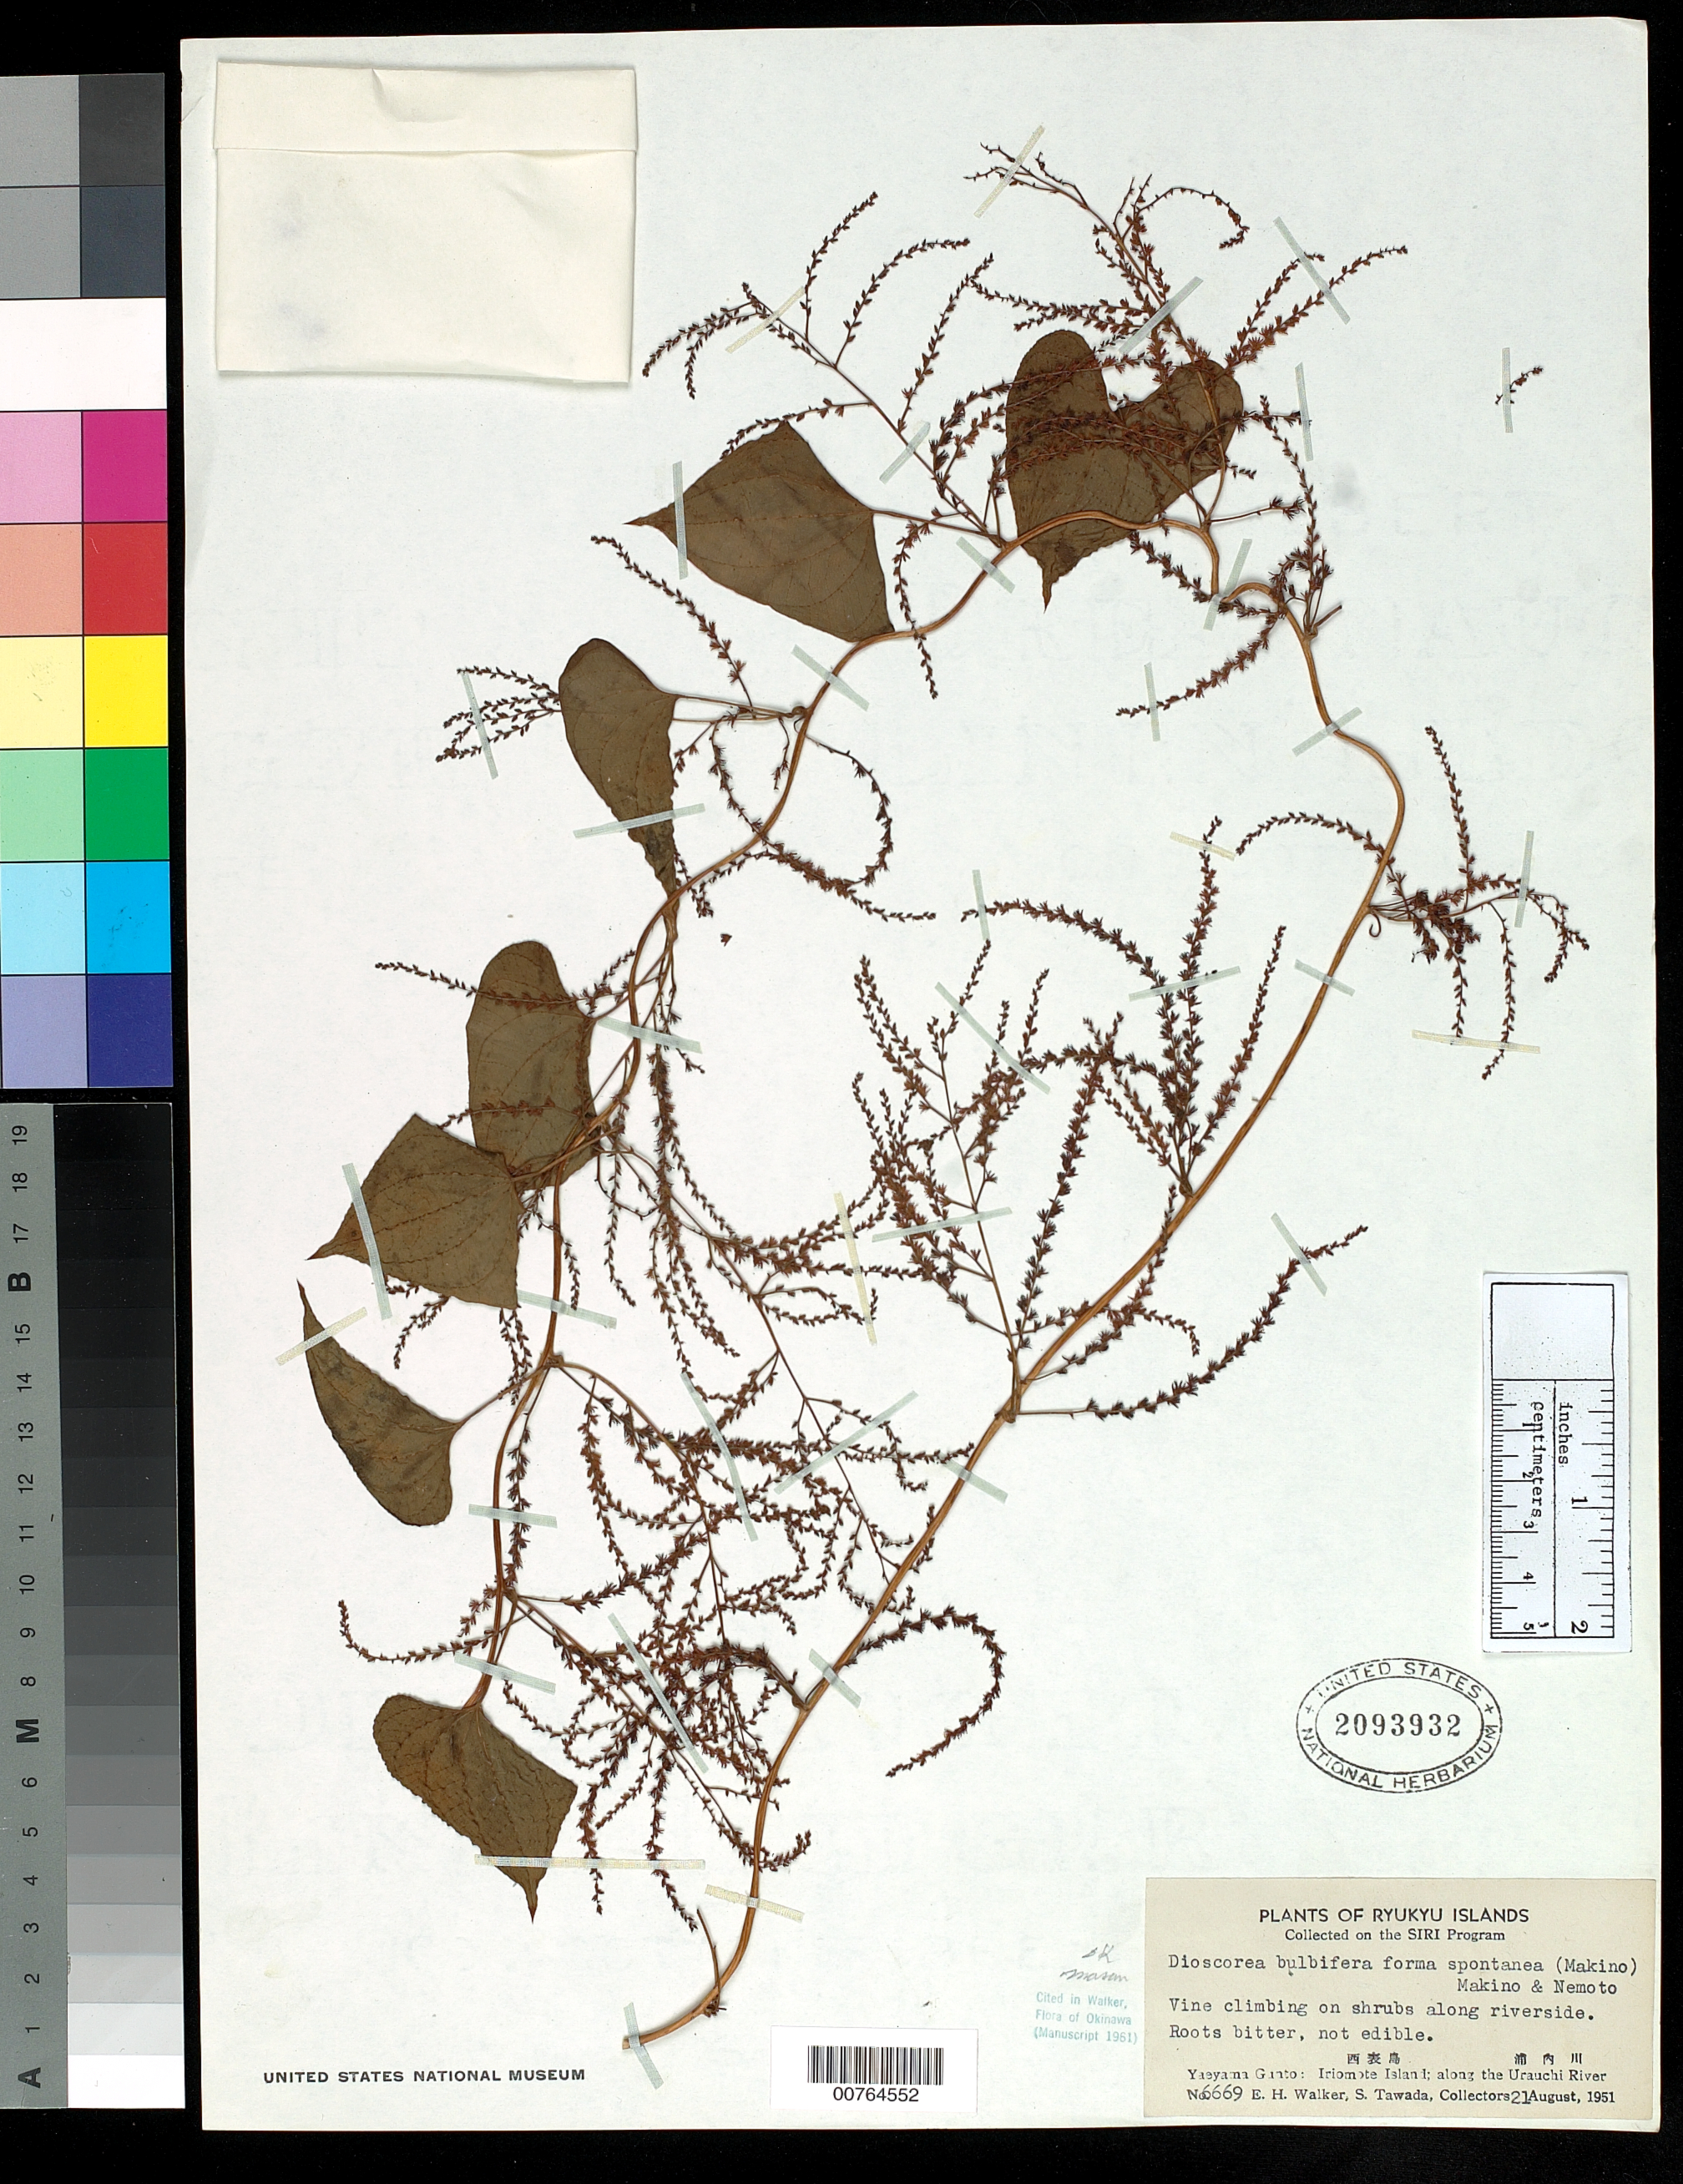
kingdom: Plantae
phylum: Tracheophyta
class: Liliopsida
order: Dioscoreales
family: Dioscoreaceae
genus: Dioscorea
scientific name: Dioscorea bulbifera f. spontanea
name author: (Makino) Makino & Nemoto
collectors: E. H. Walker & S. Tawada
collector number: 6669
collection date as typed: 21 Aug 1951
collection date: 1951-08-21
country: Japan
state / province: Okinawa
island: Iriomote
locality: Yaeyama Guato, along Urauchi River.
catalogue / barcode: US 2093932